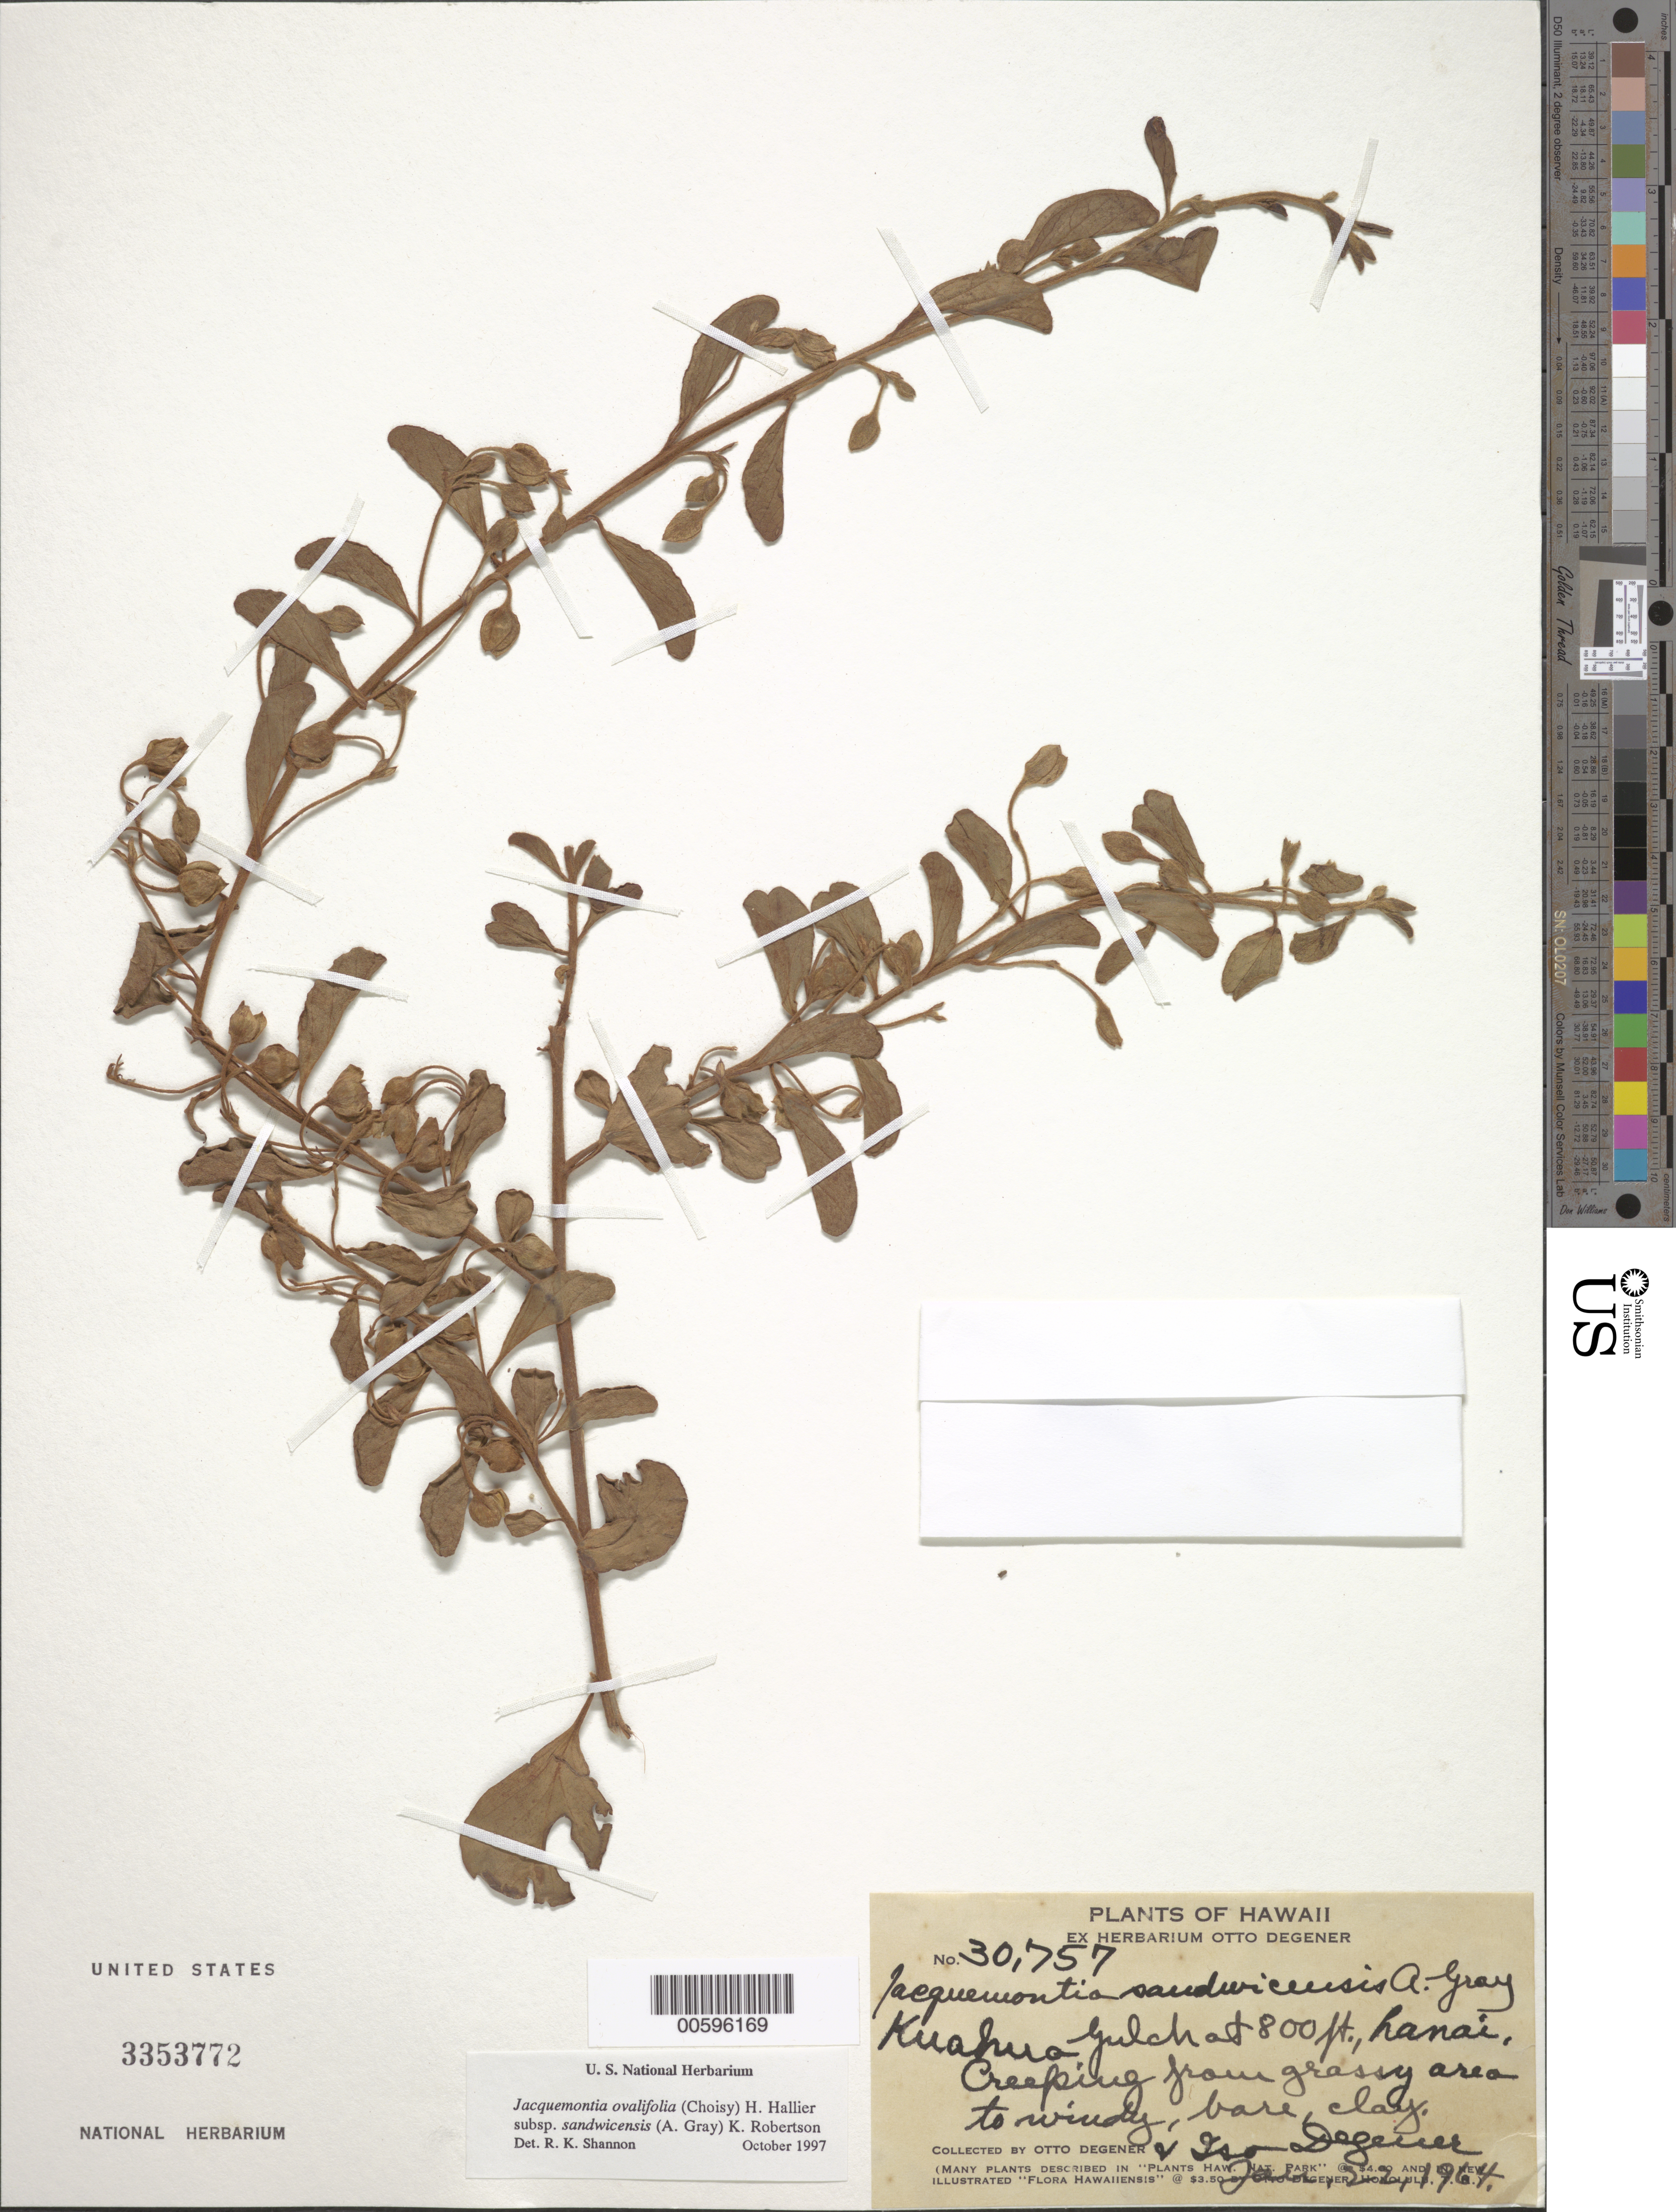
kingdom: Plantae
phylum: Tracheophyta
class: Magnoliopsida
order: Solanales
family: Convolvulaceae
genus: Jacquemontia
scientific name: Jacquemontia sandwicensis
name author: A. Gray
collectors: O. Degener & I. Degener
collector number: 30757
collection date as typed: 22 Jan 1964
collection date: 1964-01-22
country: United States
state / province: Hawaii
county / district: Maui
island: Lana'i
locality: Kuahua Gulch.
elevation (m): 244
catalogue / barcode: US 3353772